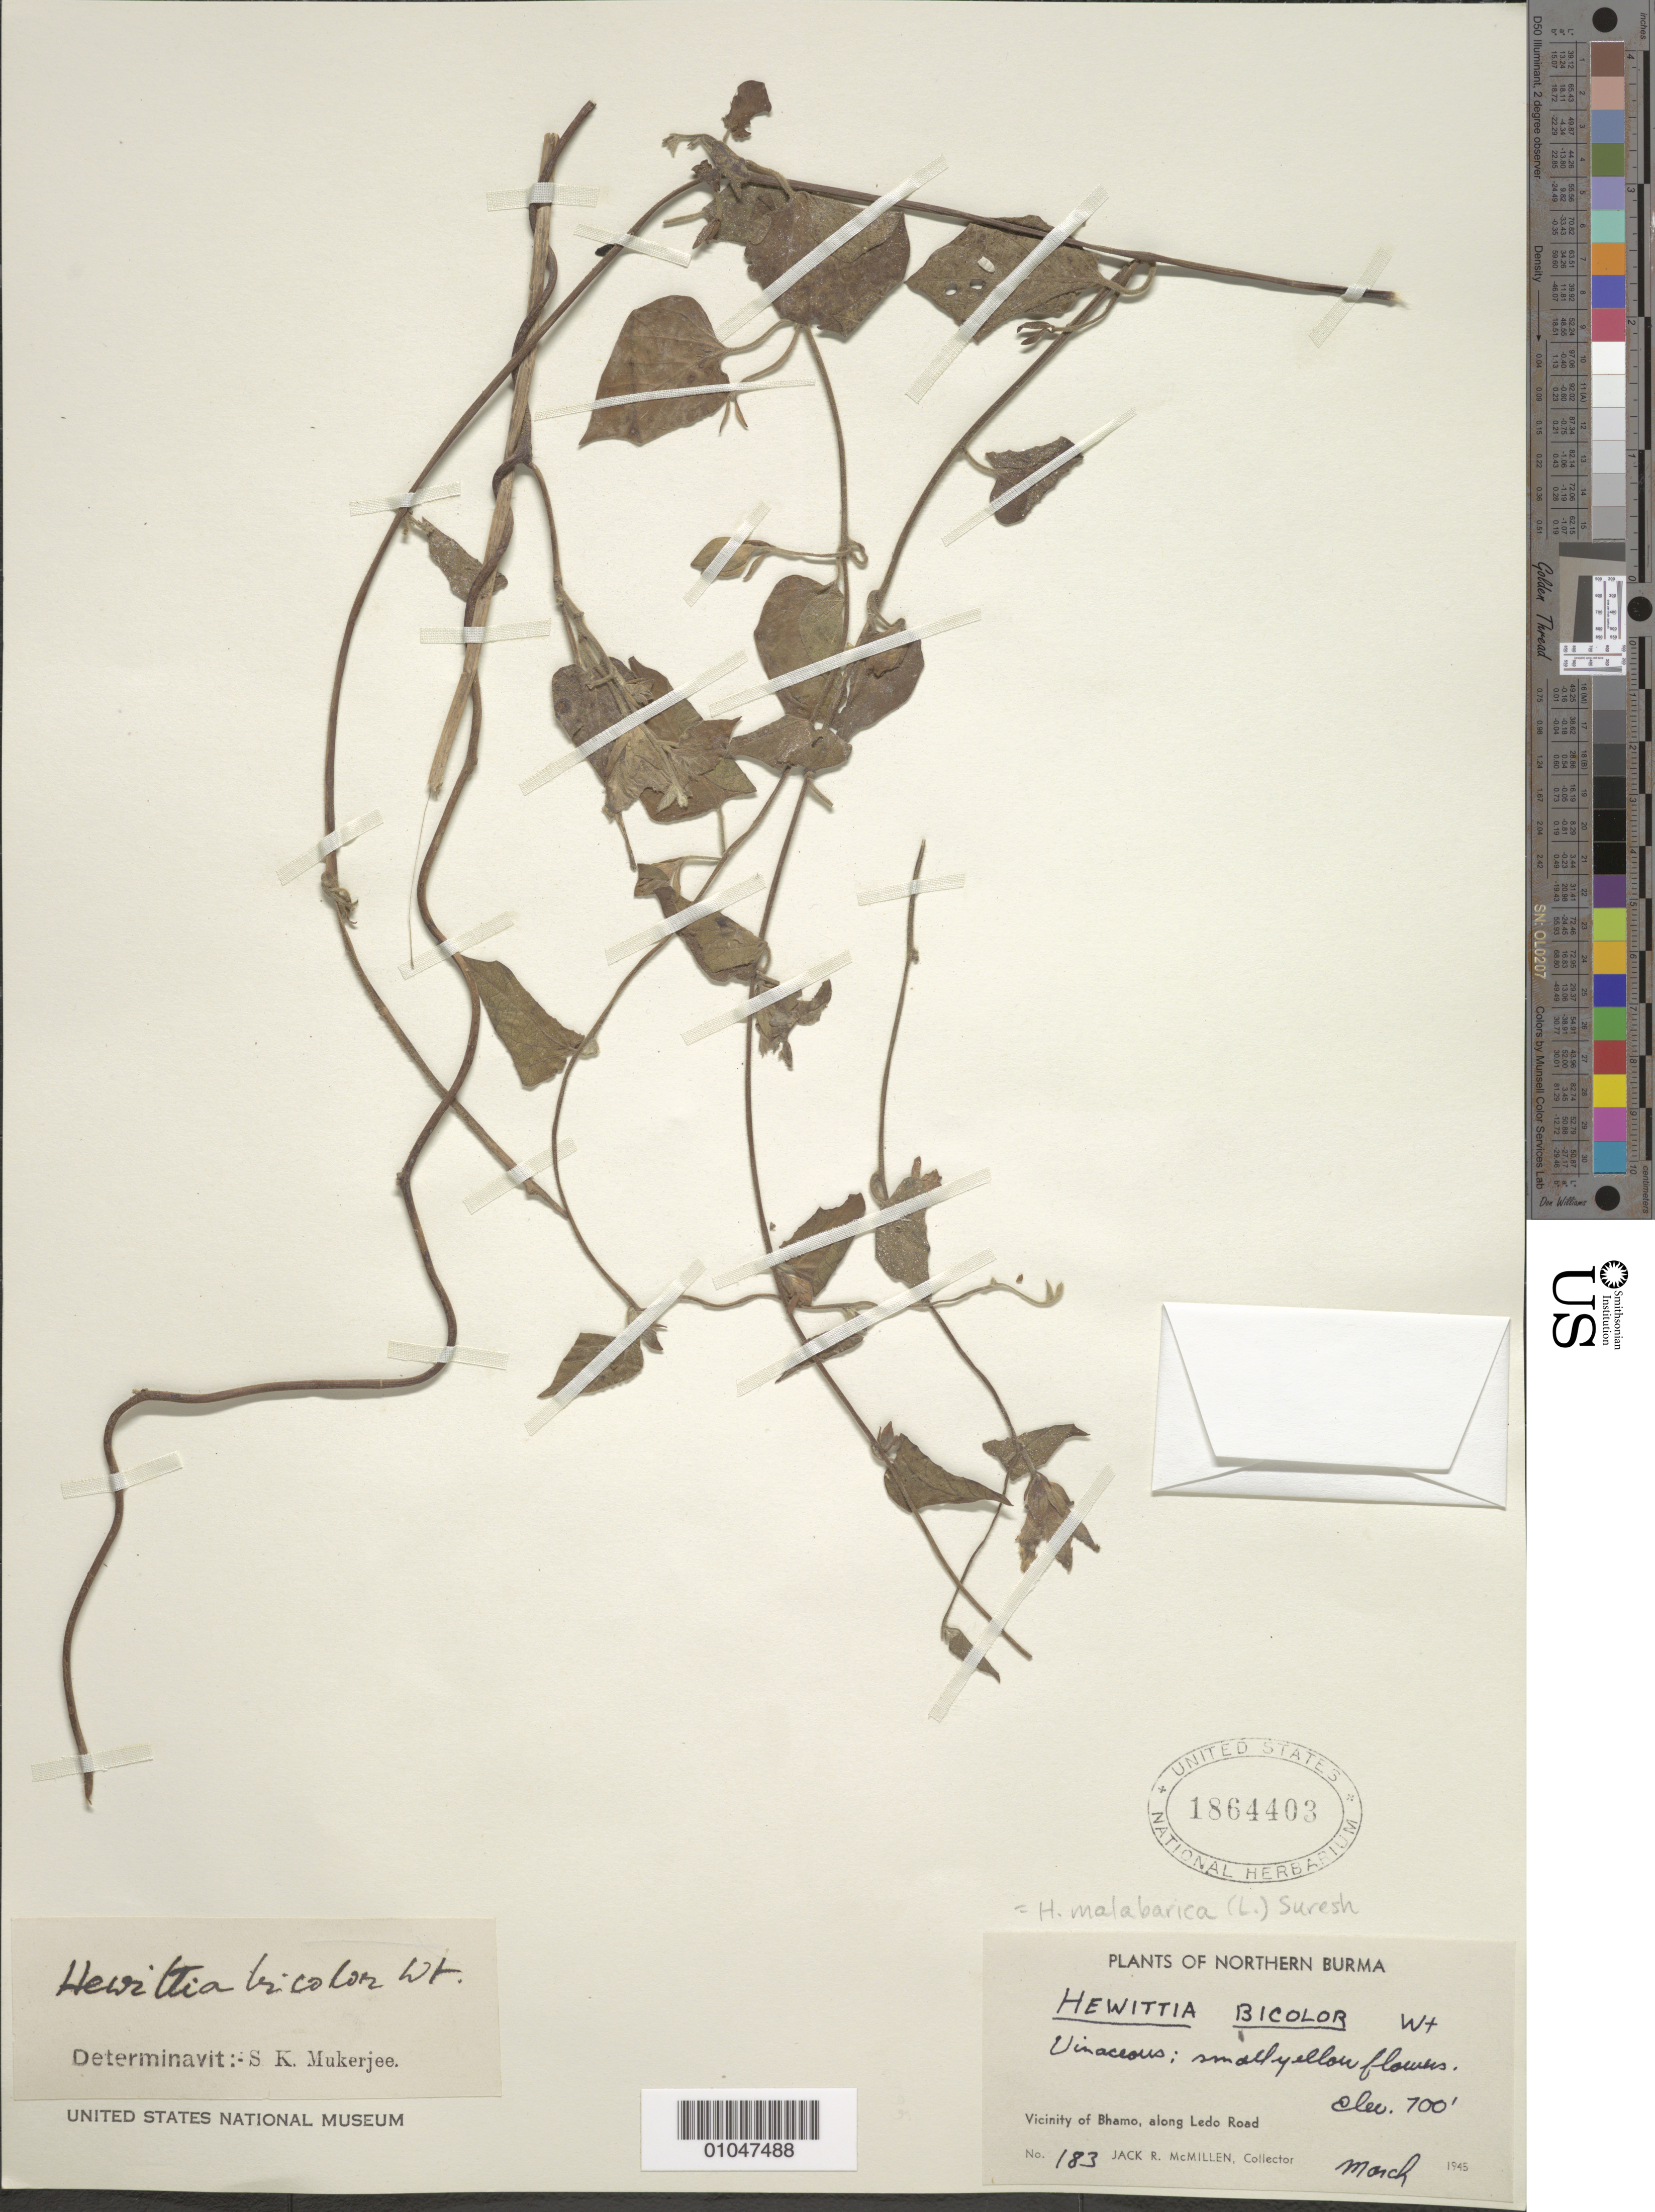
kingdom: Plantae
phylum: Tracheophyta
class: Magnoliopsida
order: Solanales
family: Convolvulaceae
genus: Hewittia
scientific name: Hewittia malabarica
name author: (L.) Suresh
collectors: J. McMillen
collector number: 183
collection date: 1945-03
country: Myanmar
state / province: Bhamo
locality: Along Ledo Road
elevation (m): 700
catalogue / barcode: US 1864403